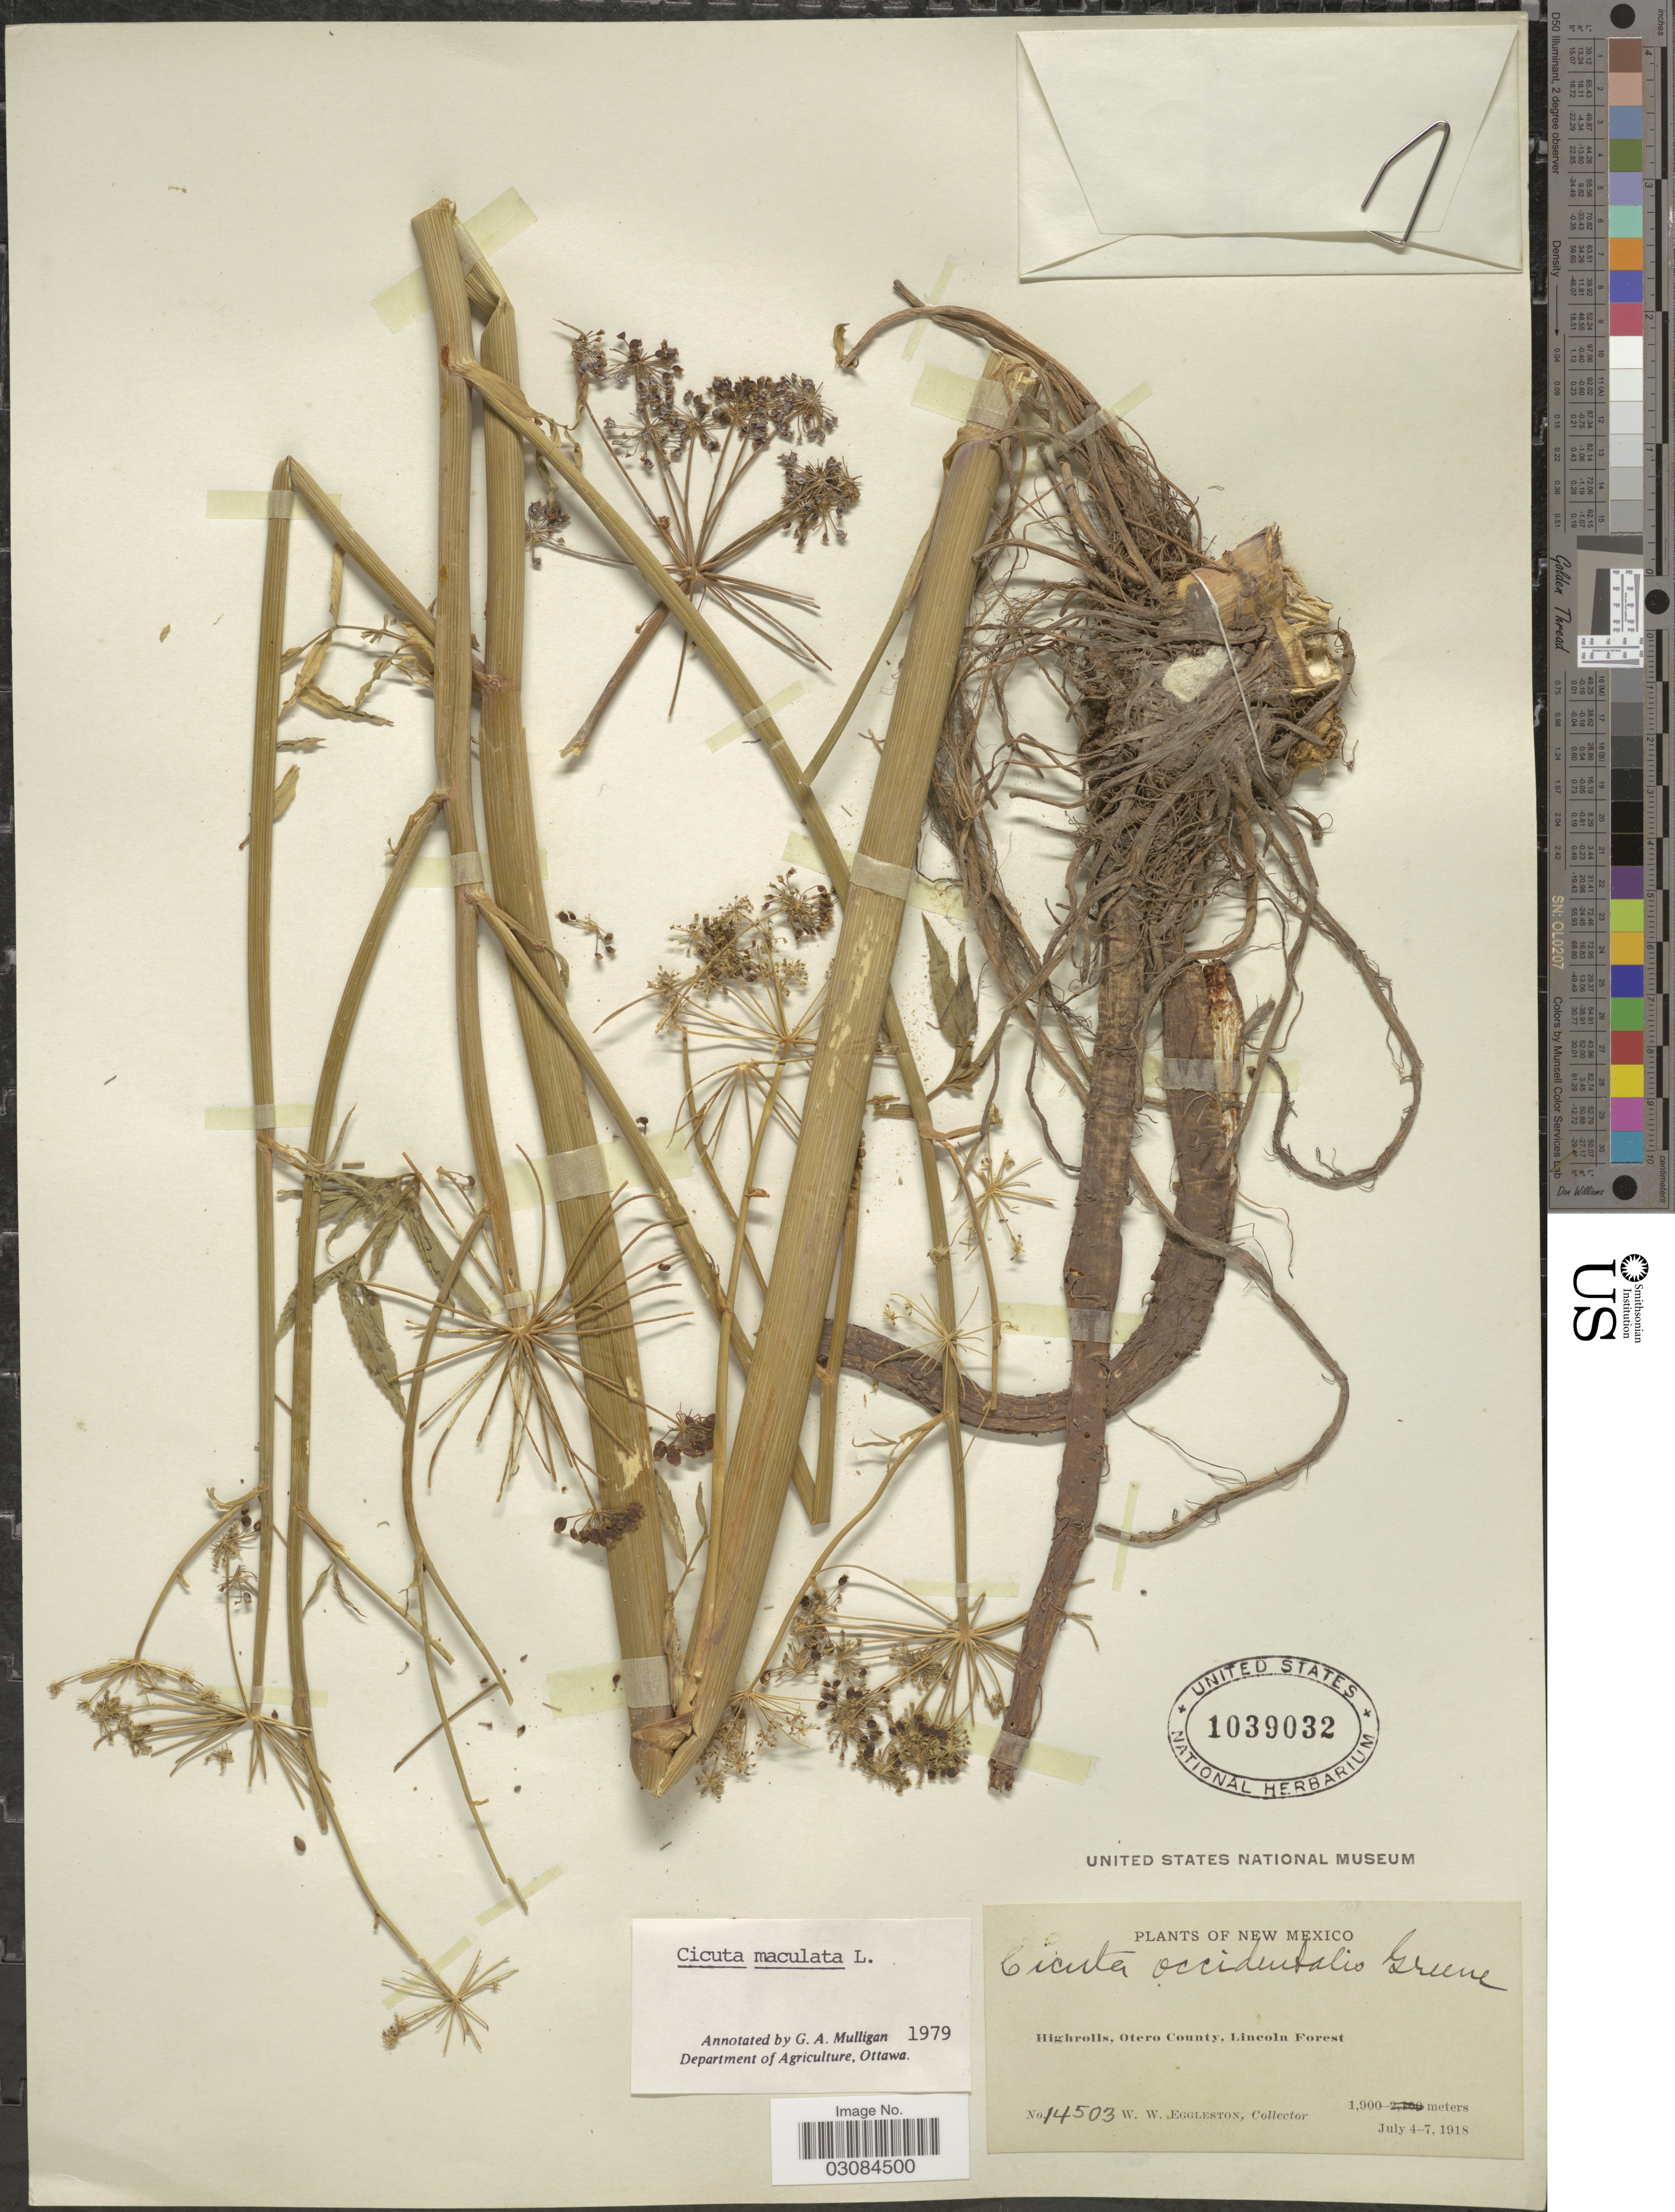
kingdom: Plantae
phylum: Tracheophyta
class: Magnoliopsida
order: Apiales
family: Apiaceae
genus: Cicuta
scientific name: Cicuta maculata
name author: L.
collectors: W. W. Eggleston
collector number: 14503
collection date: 1918-07-04/1918-07-07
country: United States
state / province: New Mexico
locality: Highrolls, Otero County, Lincoln Forest.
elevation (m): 1900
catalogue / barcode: US 1039032